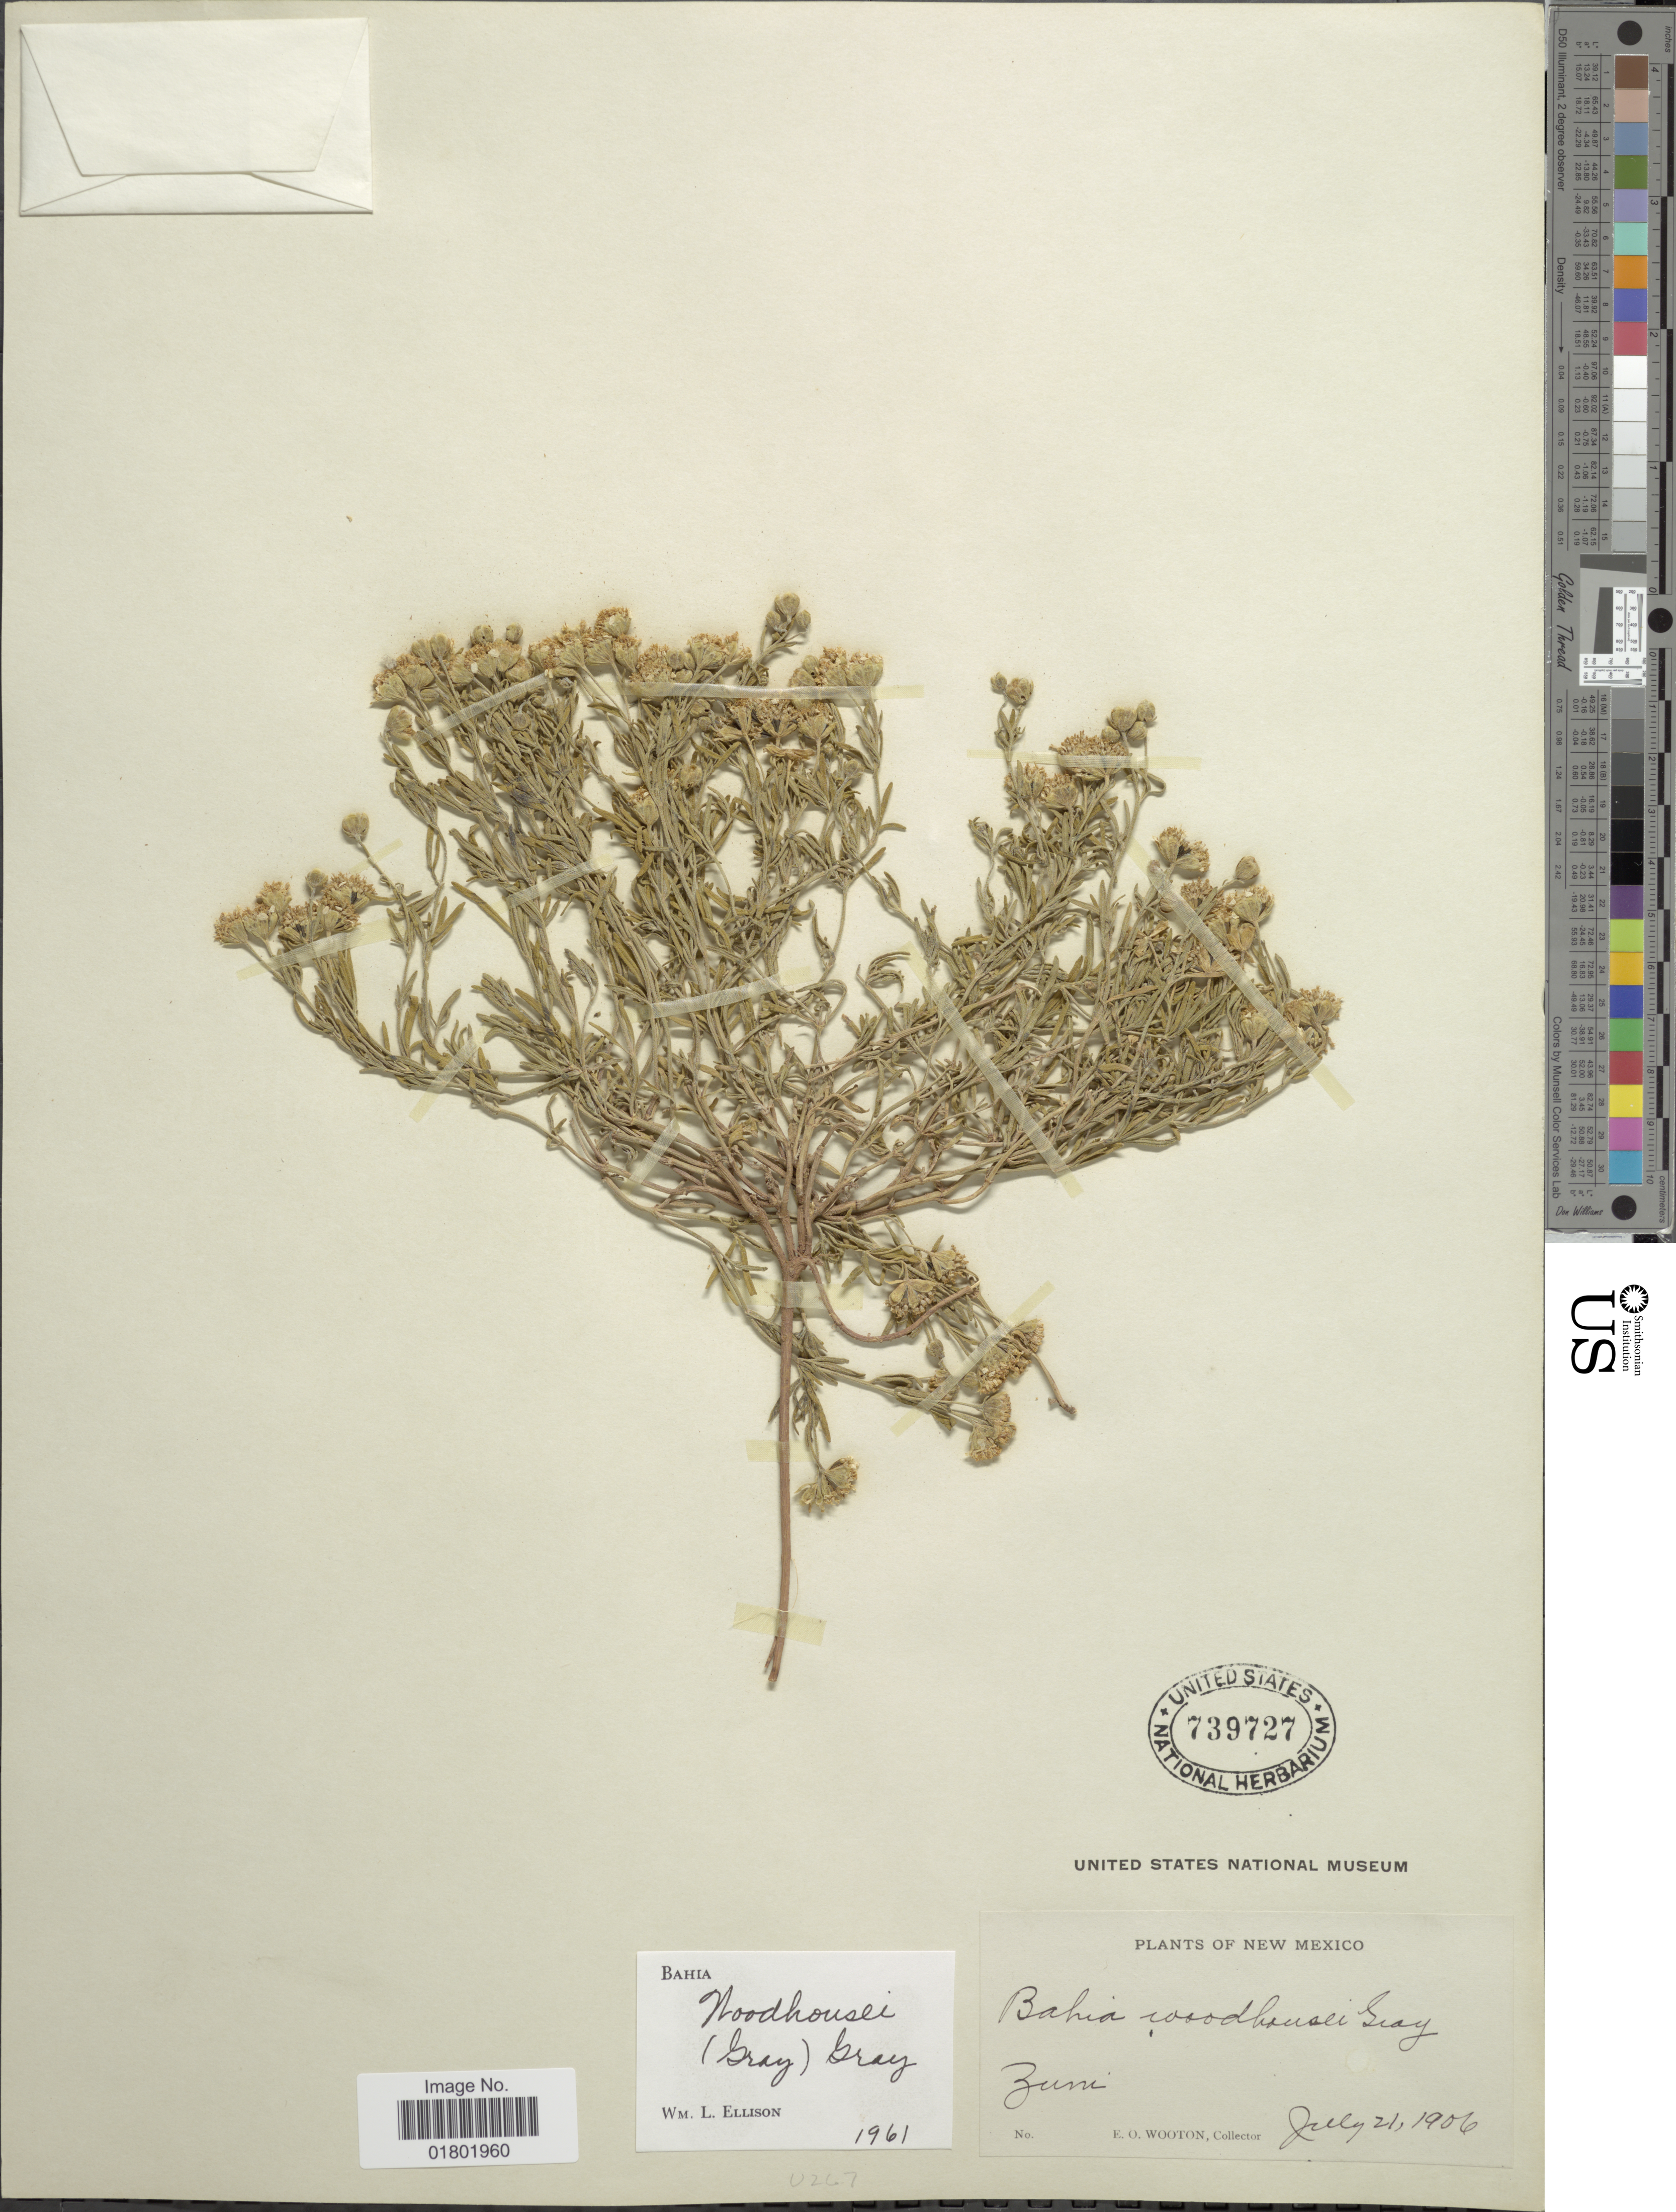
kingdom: Plantae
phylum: Tracheophyta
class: Magnoliopsida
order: Asterales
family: Asteraceae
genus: Bahia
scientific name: Bahia woodhousei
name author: A. Gray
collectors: E. O. Wooton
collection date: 1906-07-21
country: United States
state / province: New Mexico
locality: Zuni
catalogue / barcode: US 739727